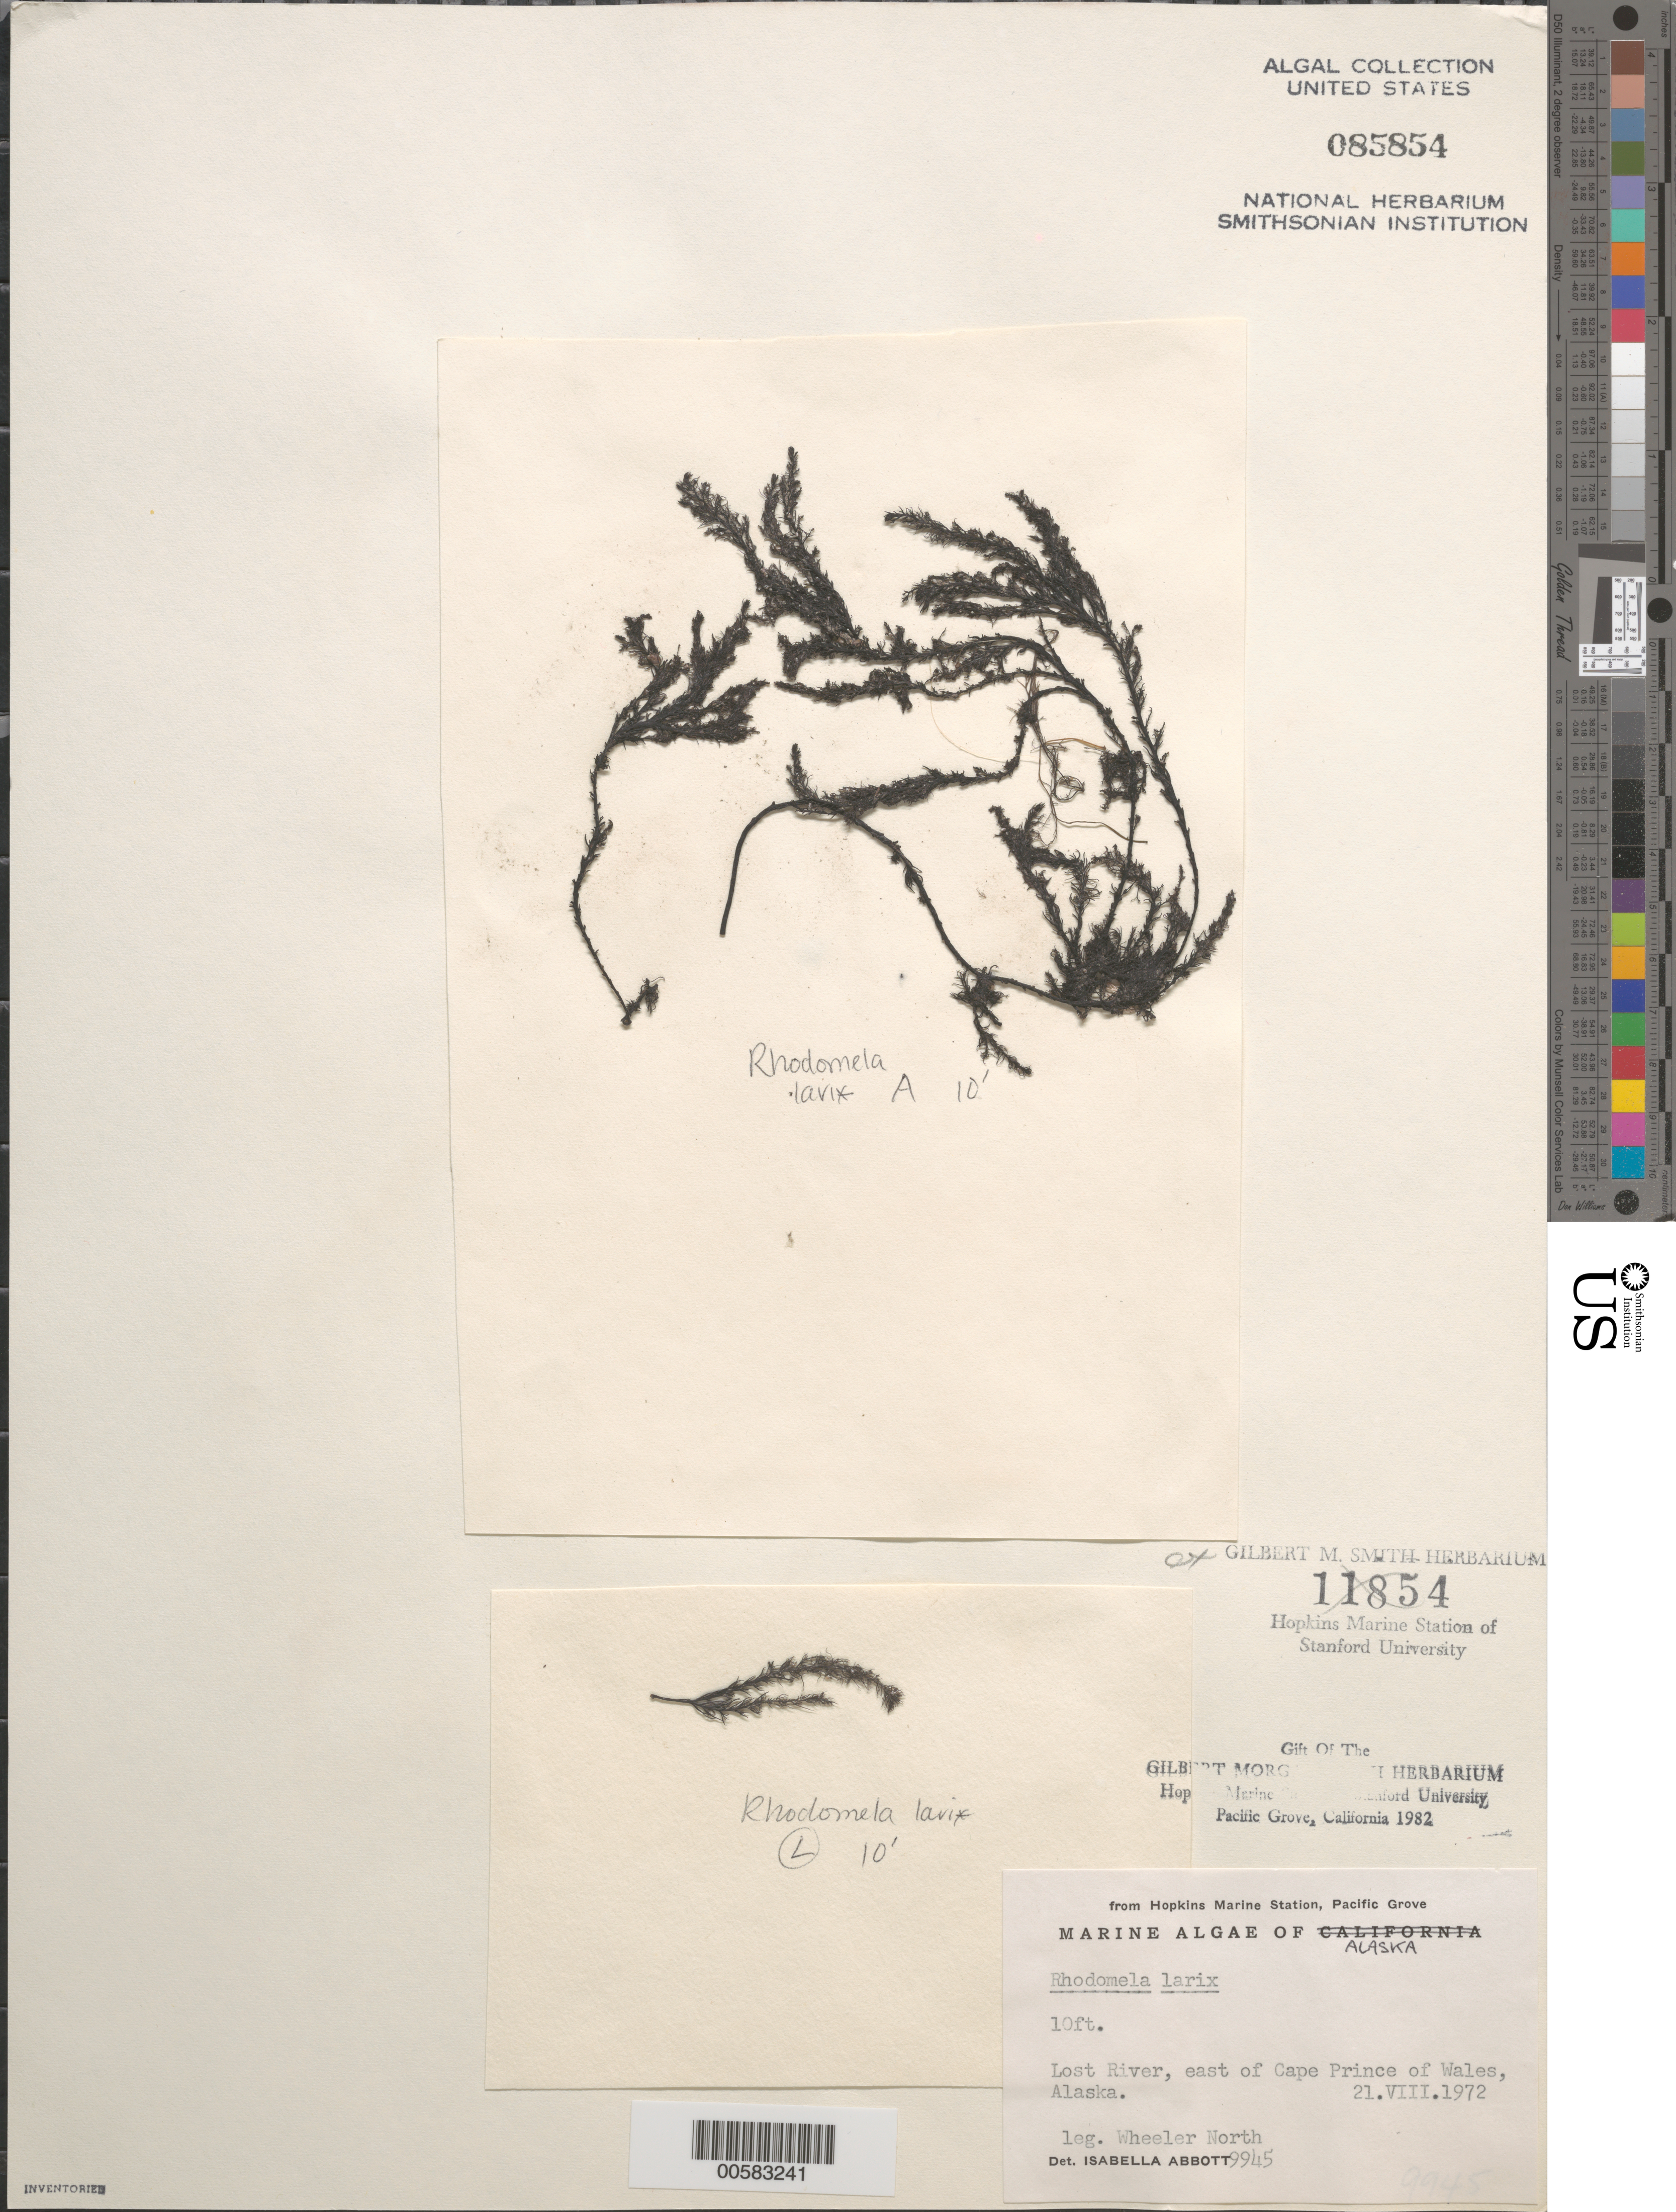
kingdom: Plantae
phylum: Rhodophyta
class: Florideophyceae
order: Ceramiales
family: Rhodomelaceae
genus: Neorhodomela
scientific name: Neorhodomela larix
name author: (Turner) Masuda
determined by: Algae name updating Project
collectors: W. North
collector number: IAA 9945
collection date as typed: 21 Aug 1972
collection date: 1972-08-21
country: United States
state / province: Alaska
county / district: Nome Division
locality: Lost River, east of Cape Prince of Wales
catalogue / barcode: US 85854